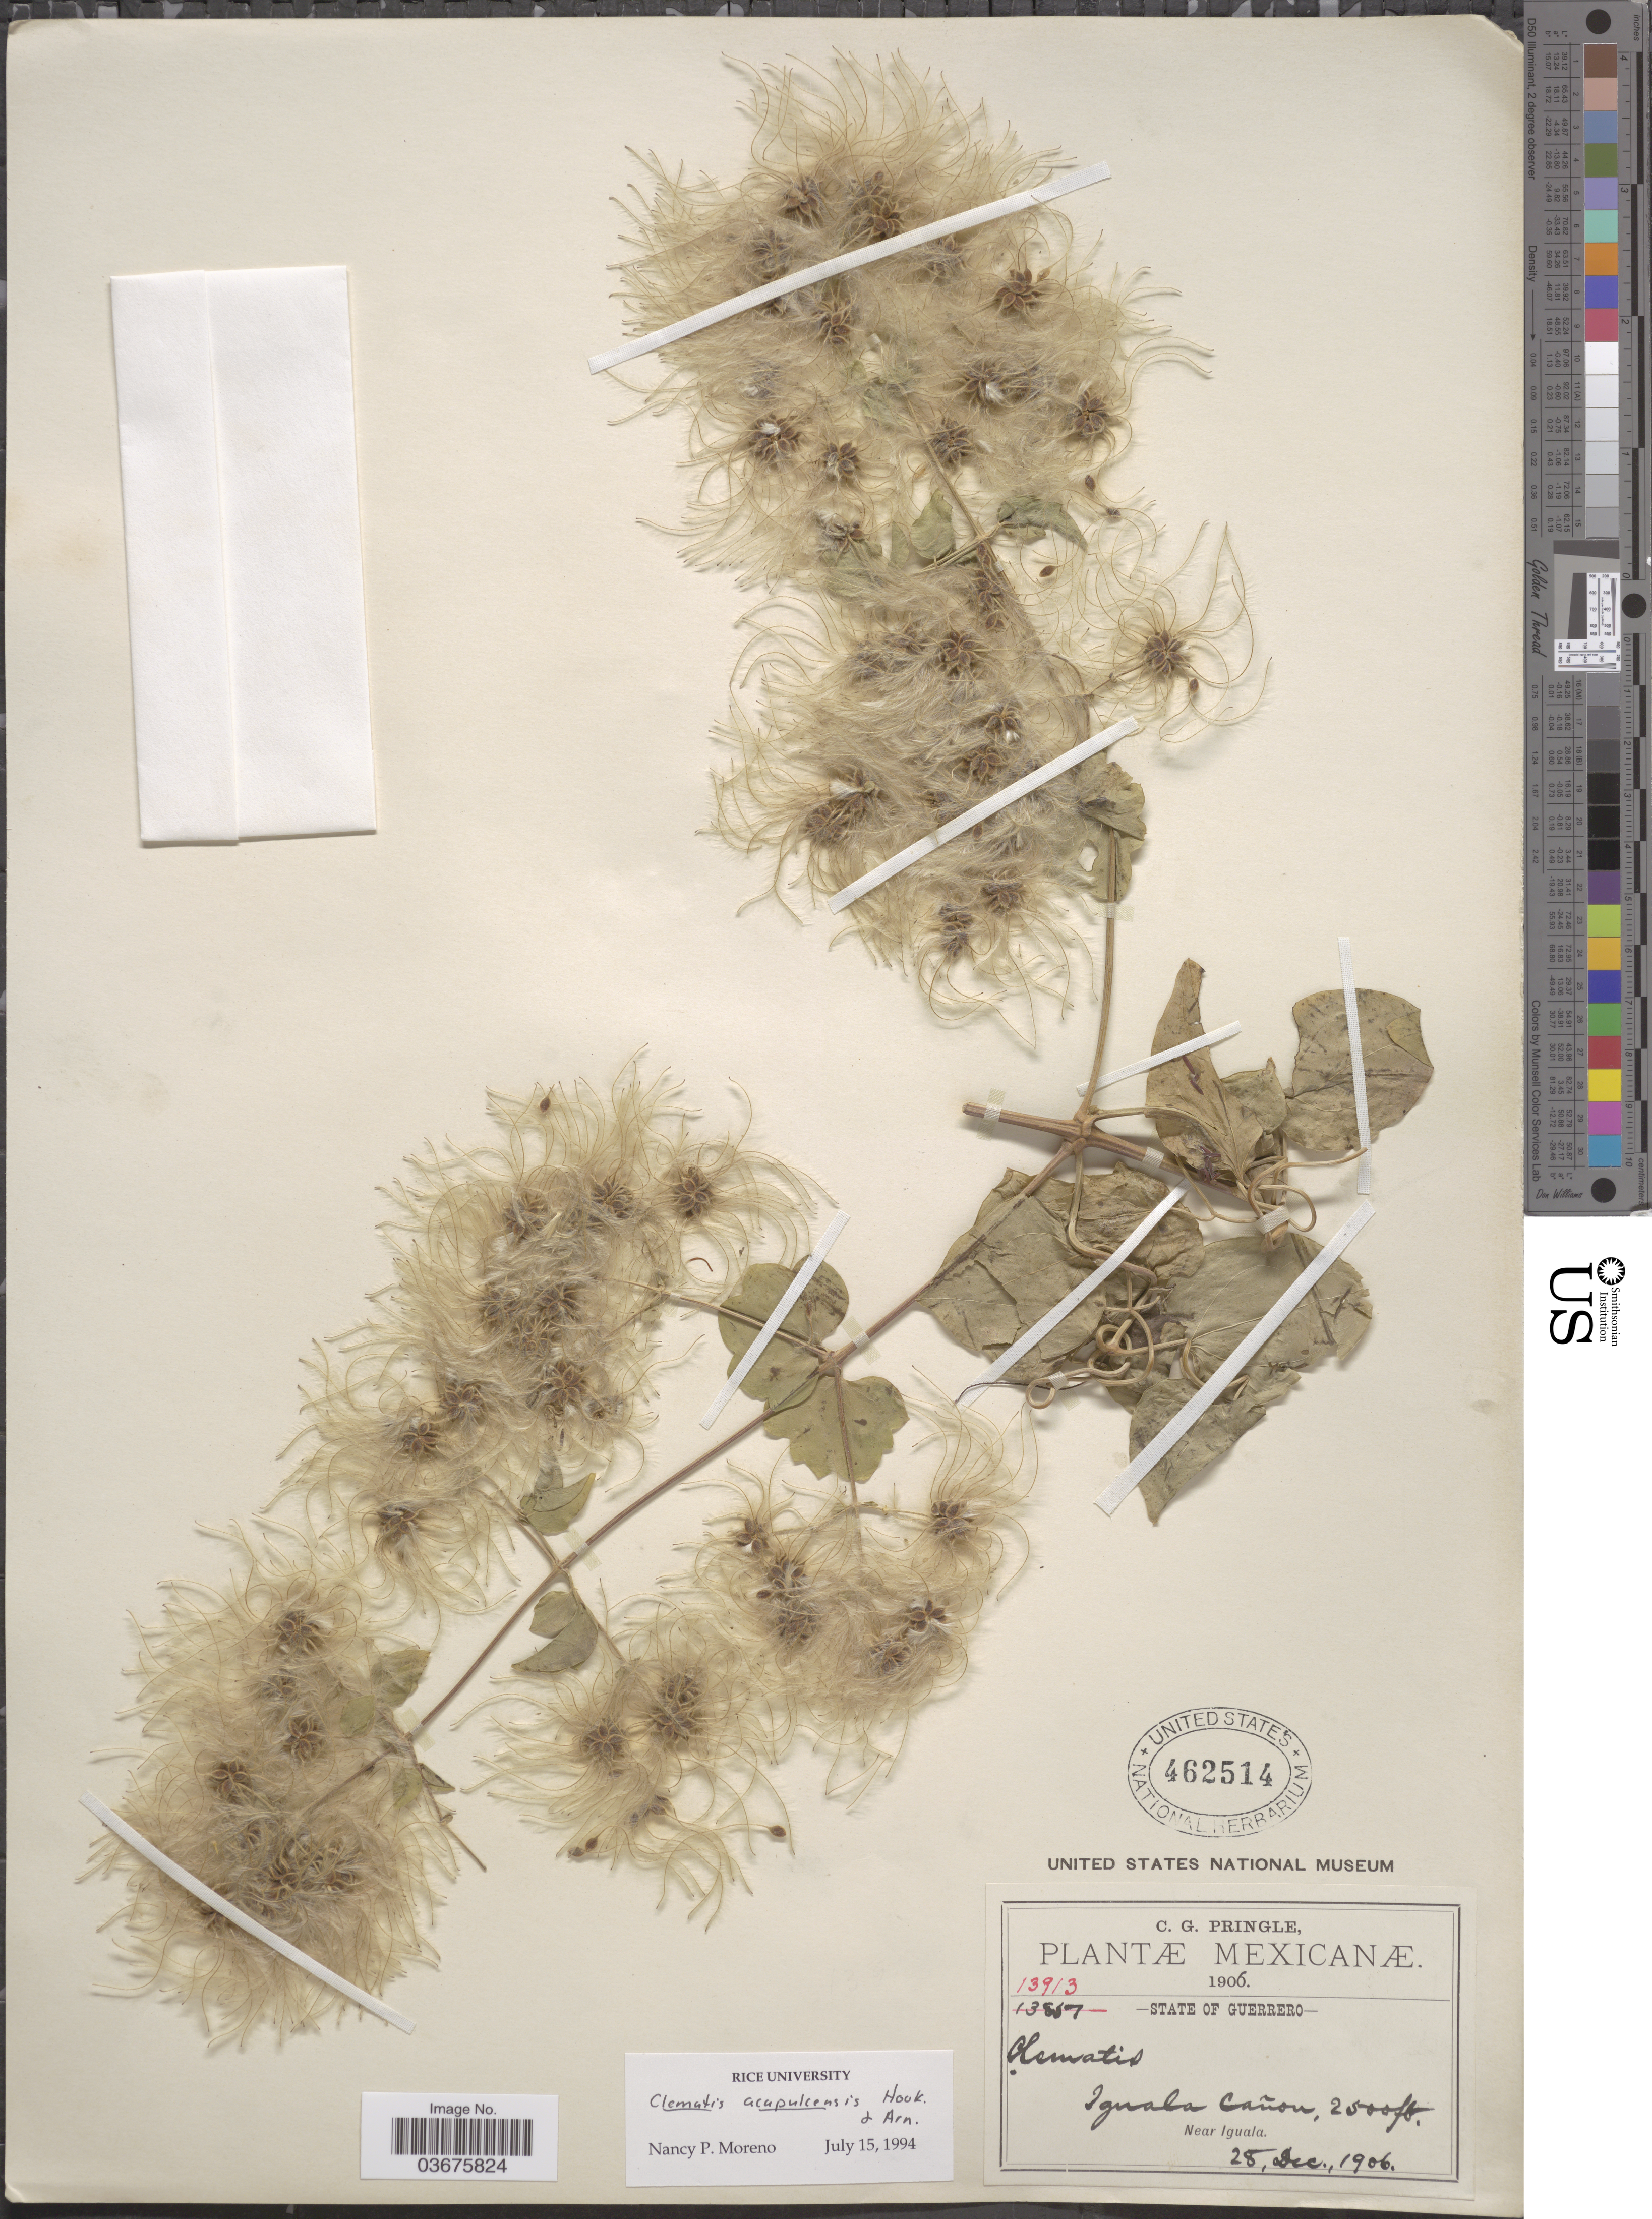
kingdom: Plantae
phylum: Tracheophyta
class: Magnoliopsida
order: Ranunculales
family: Ranunculaceae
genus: Clematis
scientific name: Clematis acapulcensis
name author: Hook. & Arn.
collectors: C. G. Pringle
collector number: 13913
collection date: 1906-12-28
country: Mexico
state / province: Guerrero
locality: Iguala Cañon, Near Iguala.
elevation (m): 762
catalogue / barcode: US 462514